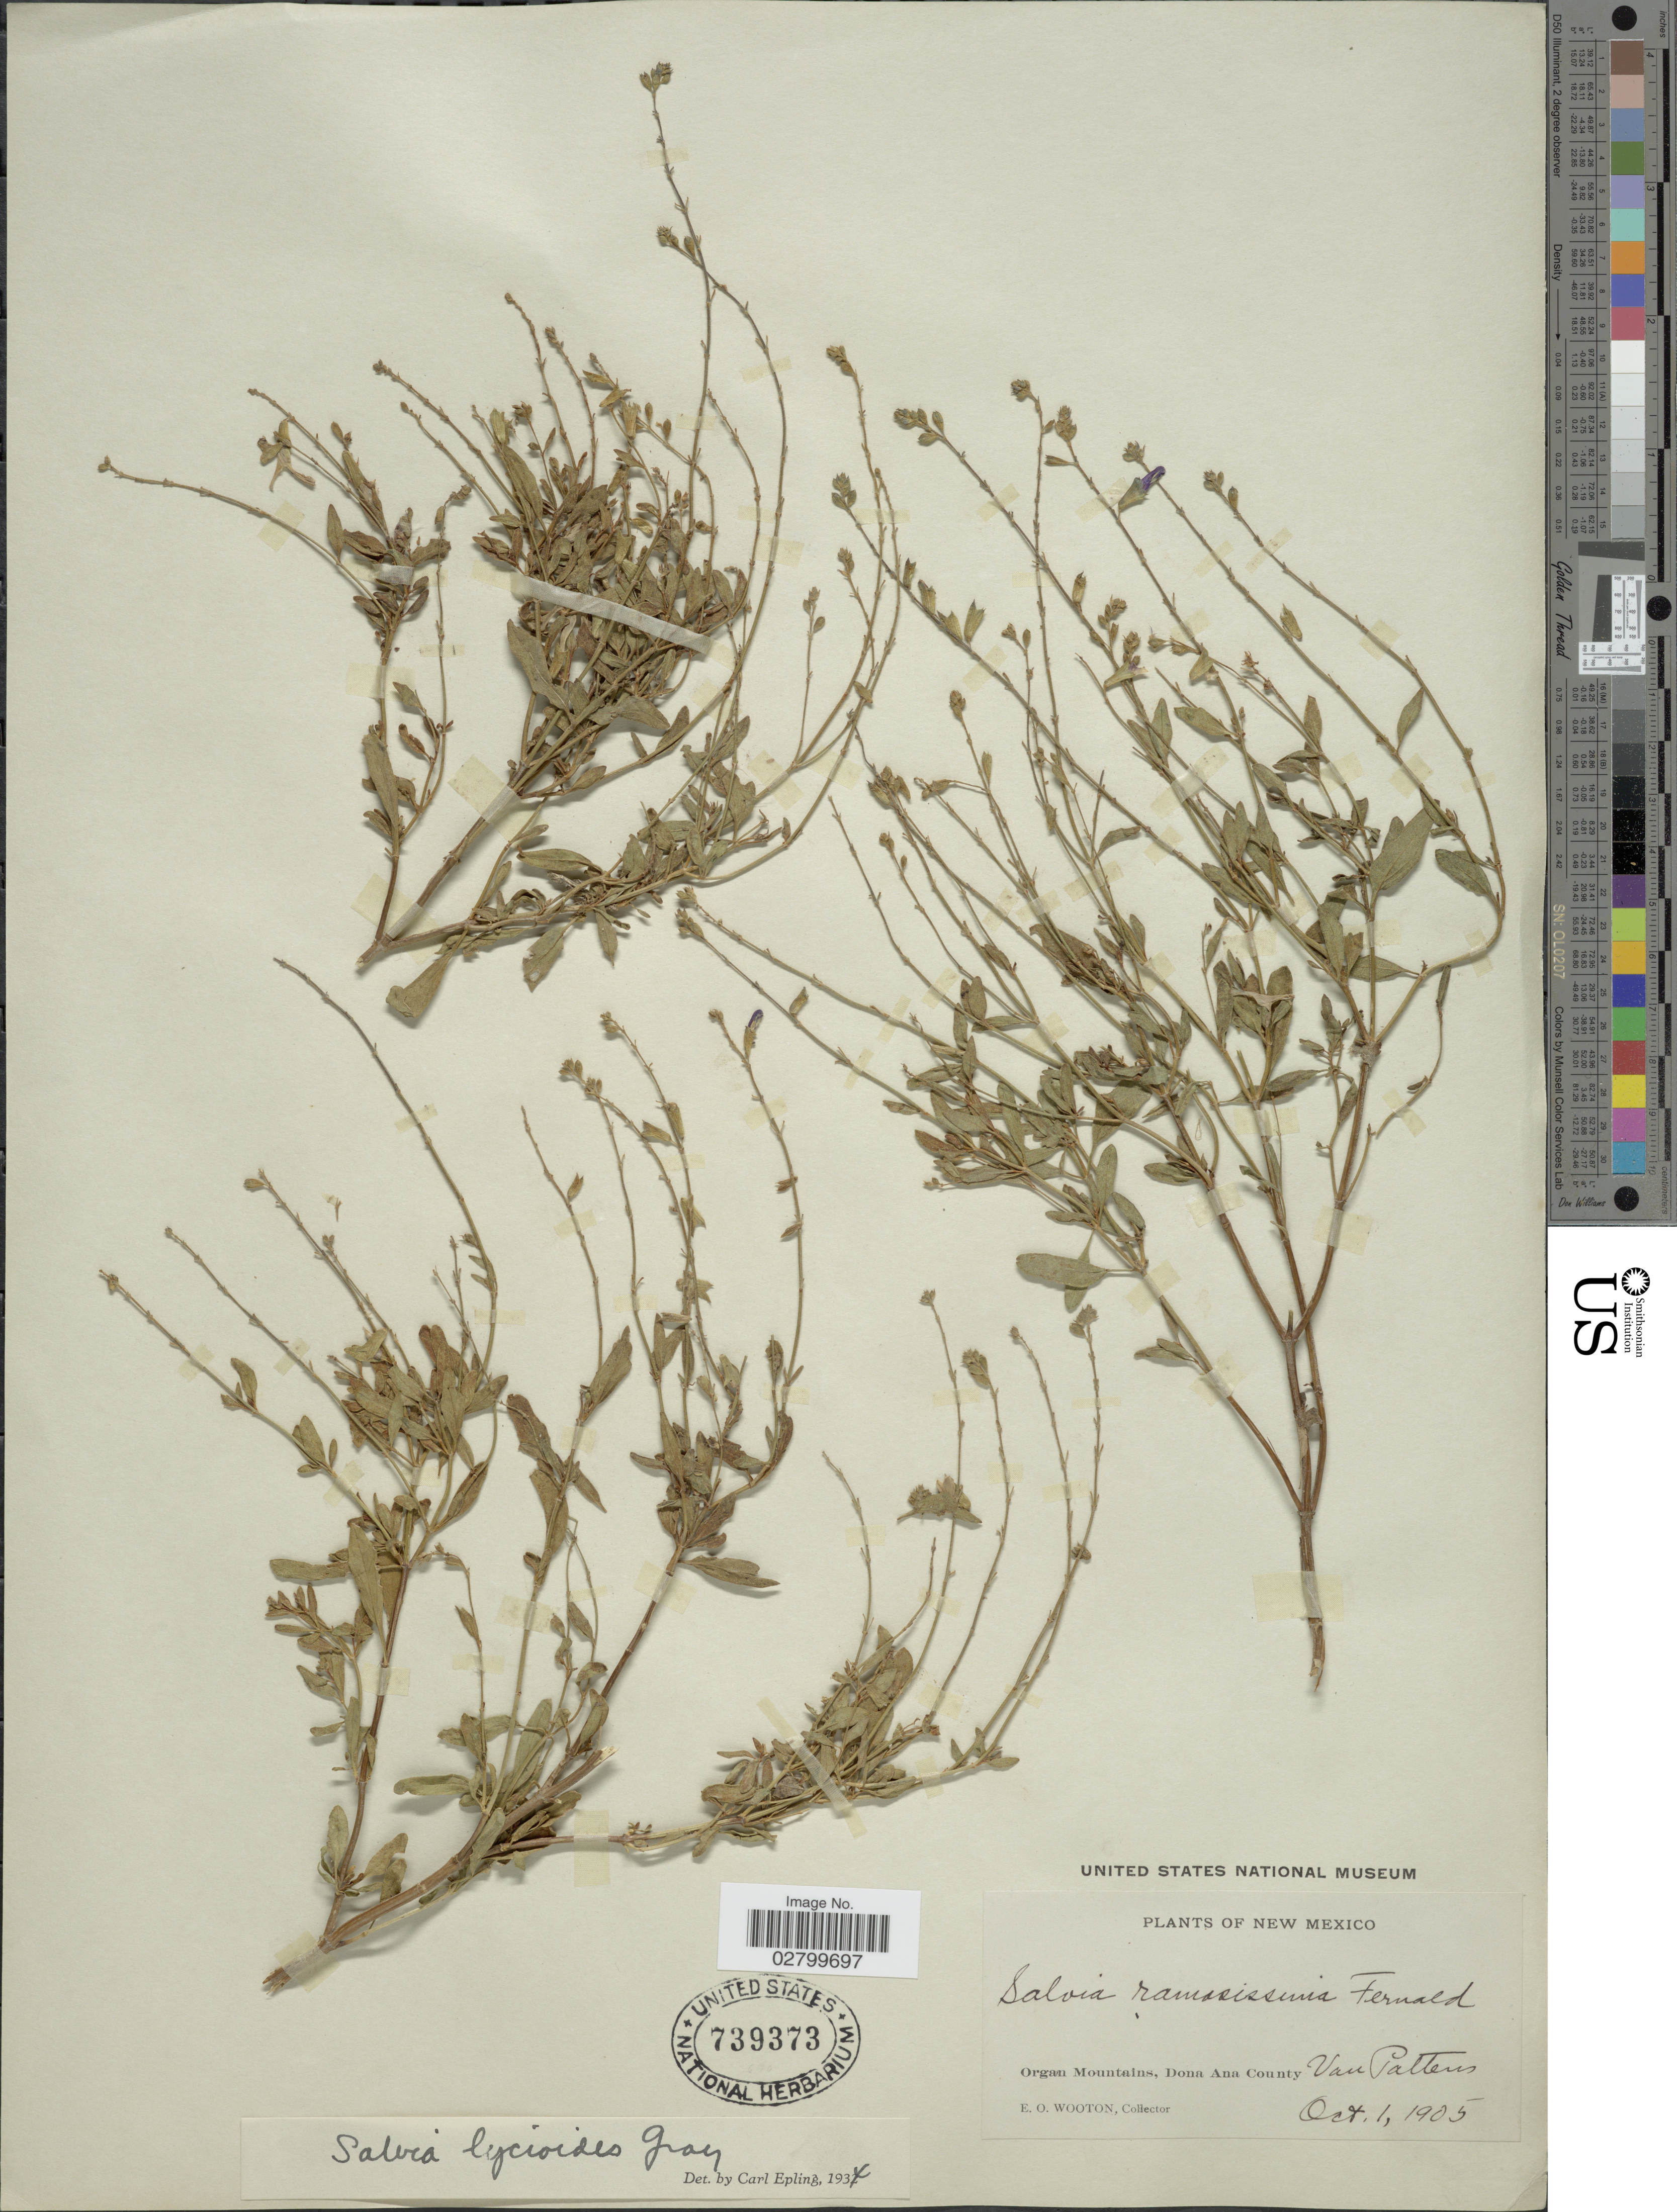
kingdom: Plantae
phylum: Tracheophyta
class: Magnoliopsida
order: Lamiales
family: Lamiaceae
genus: Salvia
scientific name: Salvia lycioides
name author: A. Gray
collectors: E. O. Wooton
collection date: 1905-10-01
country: United States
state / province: New Mexico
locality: Organ Mountains, Dona Ana County, Van Pattens.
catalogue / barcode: US 739373